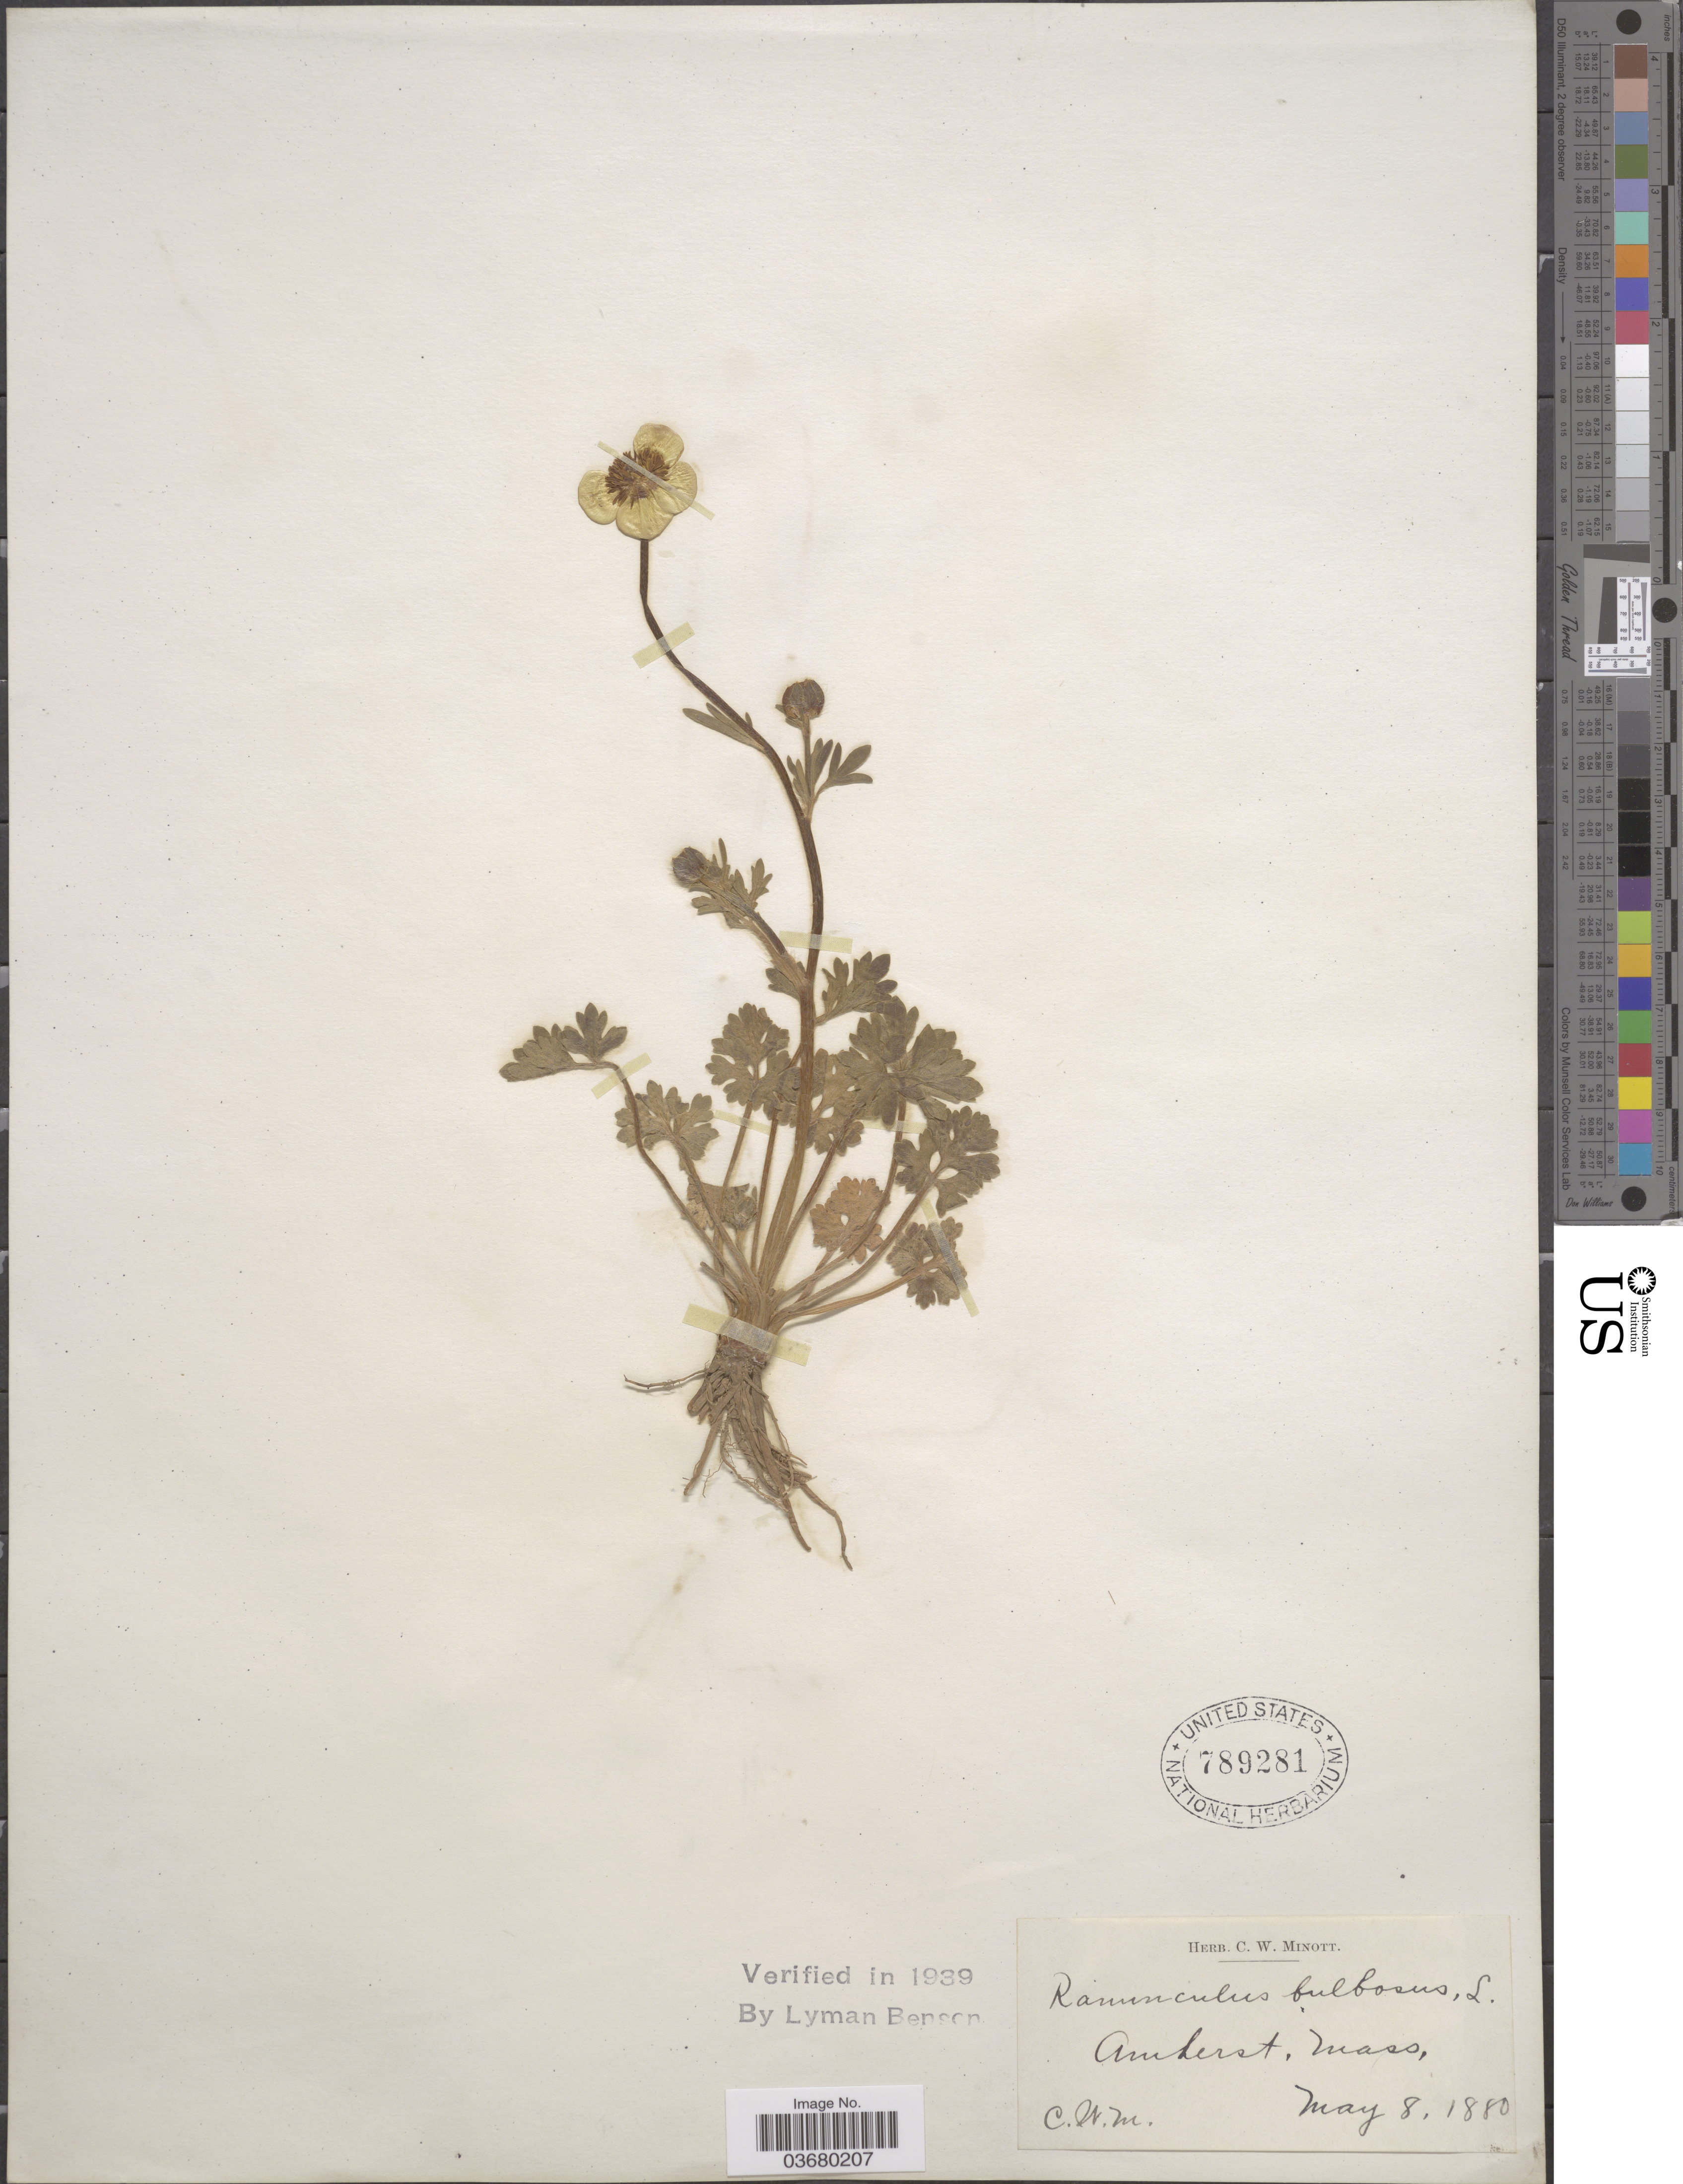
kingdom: Plantae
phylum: Tracheophyta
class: Magnoliopsida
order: Ranunculales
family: Ranunculaceae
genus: Ranunculus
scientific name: Ranunculus bulbosus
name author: L.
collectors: C. Minott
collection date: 1880-05-08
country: United States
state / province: Massachusetts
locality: Amherst.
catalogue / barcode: US 789281